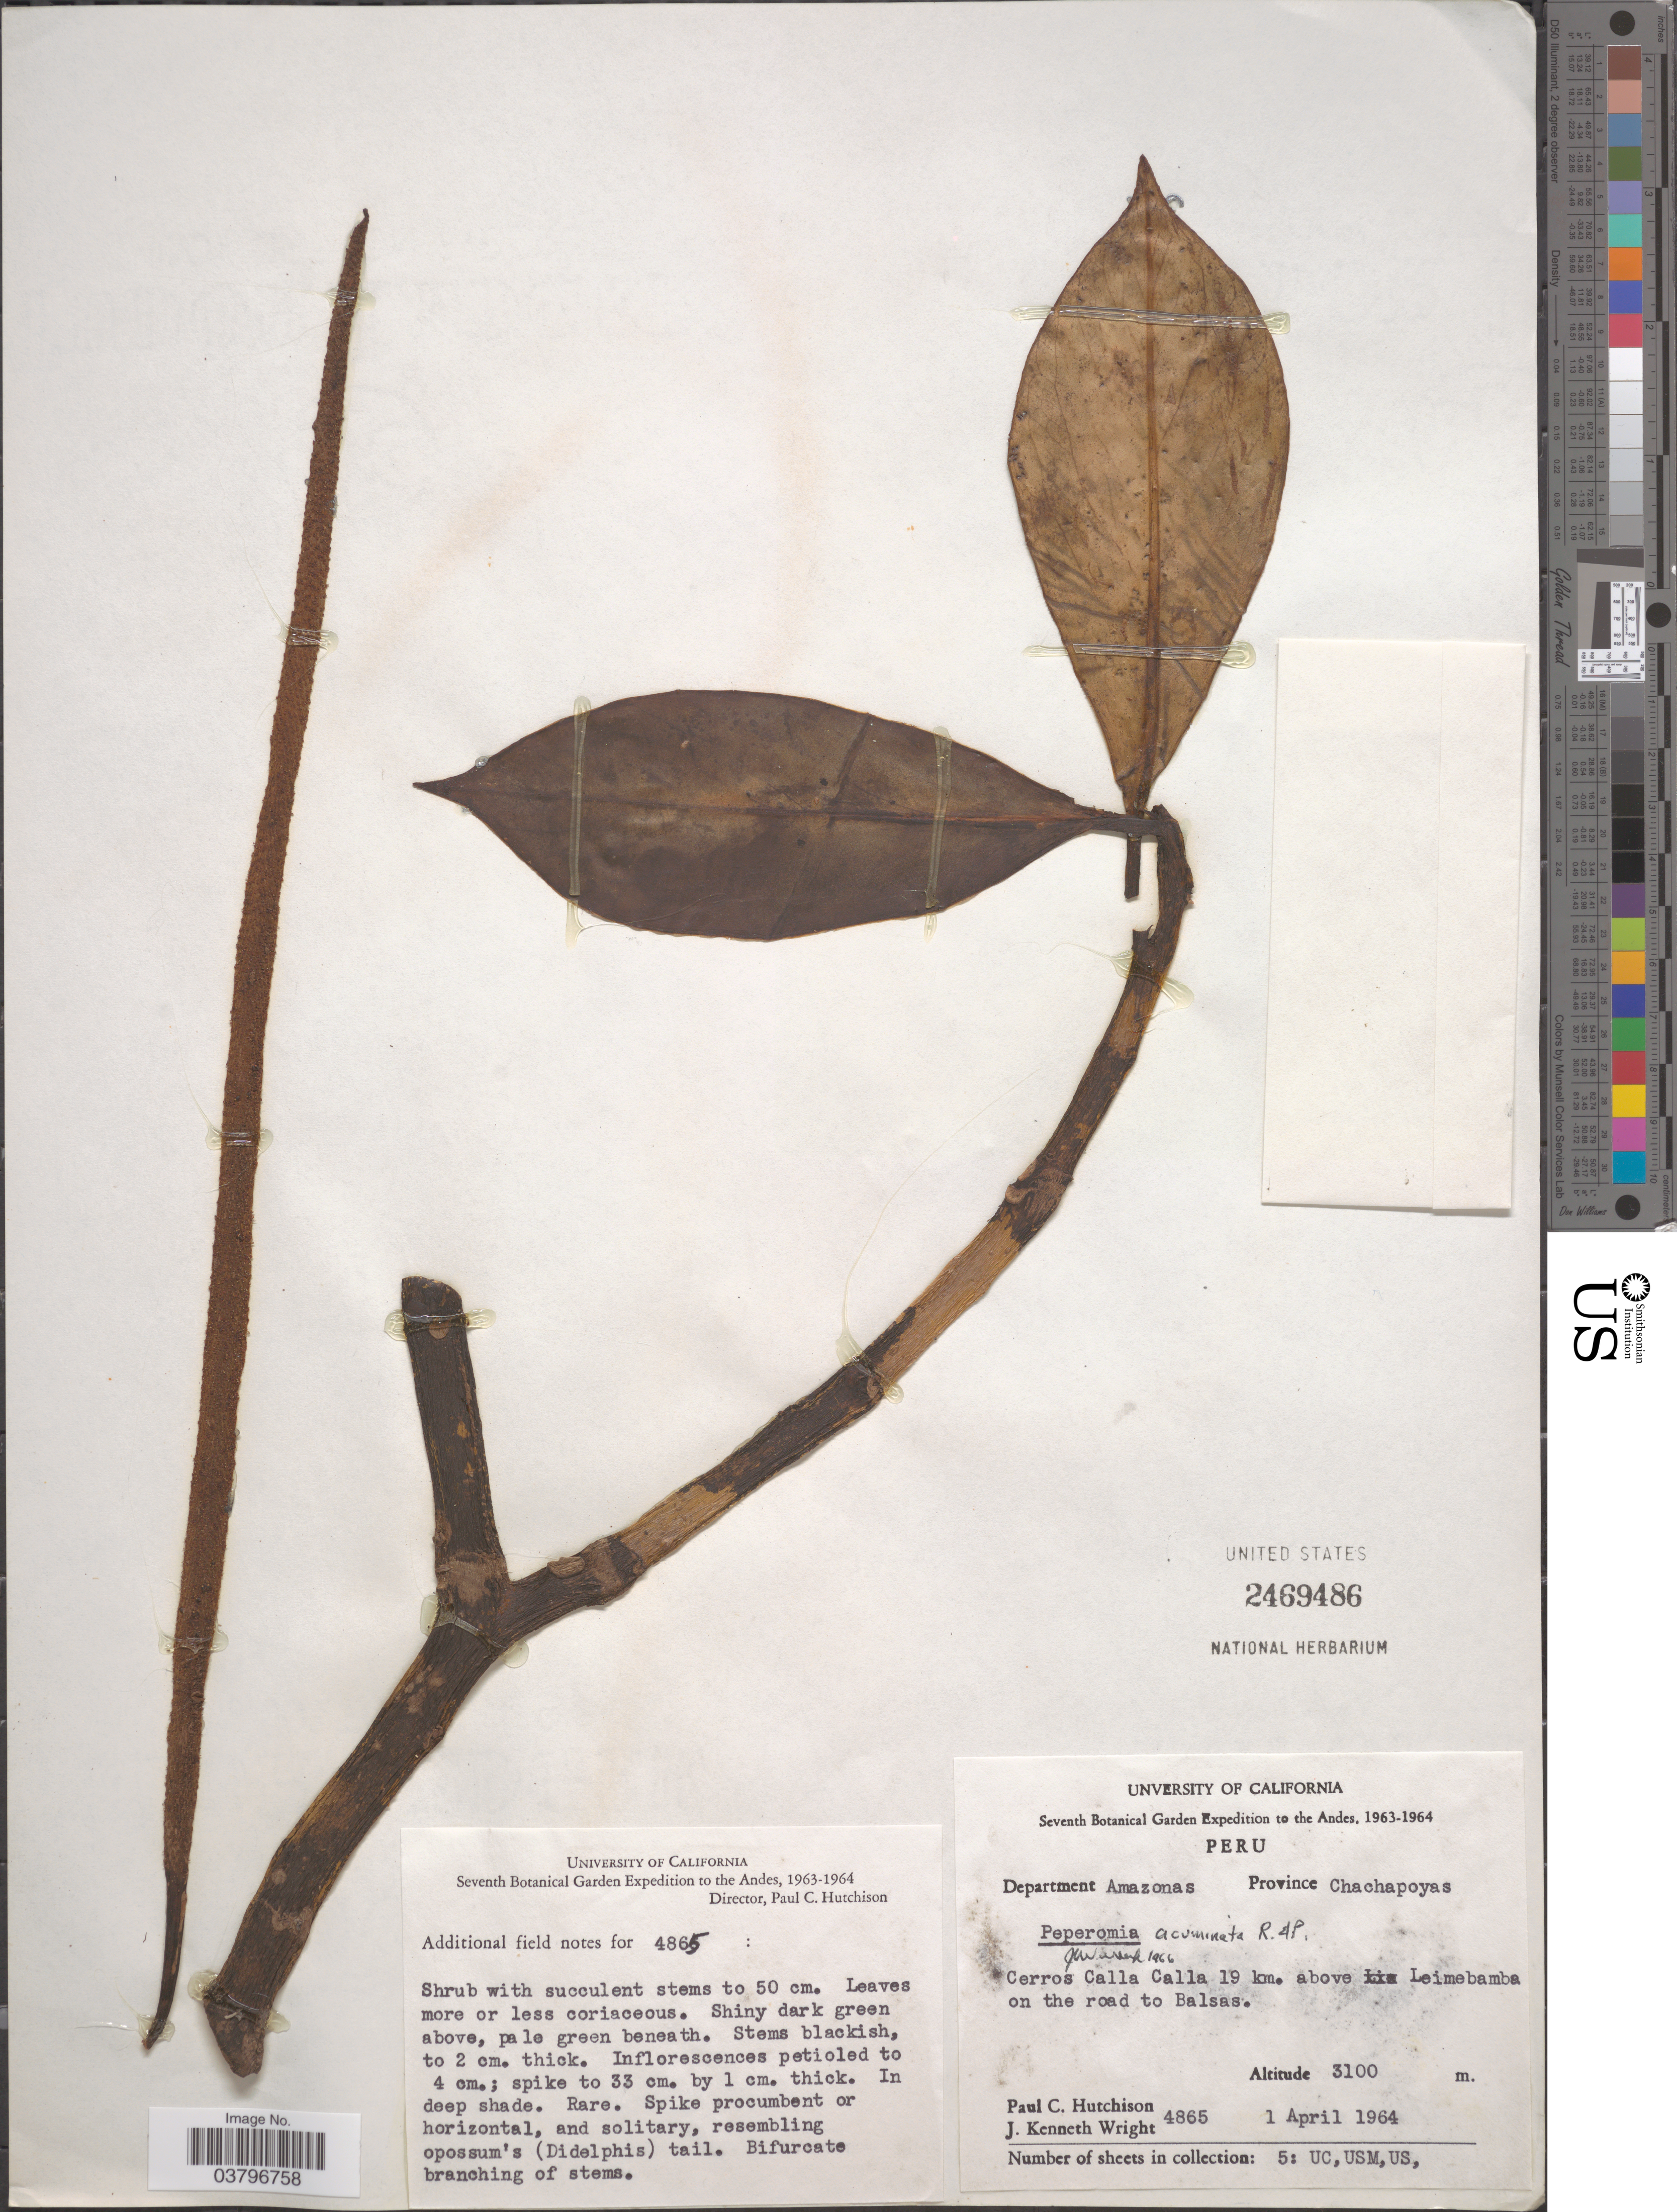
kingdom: Plantae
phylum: Tracheophyta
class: Magnoliopsida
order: Piperales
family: Piperaceae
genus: Peperomia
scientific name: Peperomia acuminata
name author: Ruiz & Pav.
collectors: P. C. Hutchison & J. K. Wright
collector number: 4865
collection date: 1964-04-01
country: Peru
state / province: Amazonas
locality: Andes. Department Amazonas. Province Chachapoyas. Cerro Calla Calla, 19 km. above Leimebamba on the road to Balsas.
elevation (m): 3100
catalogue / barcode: US 2469486